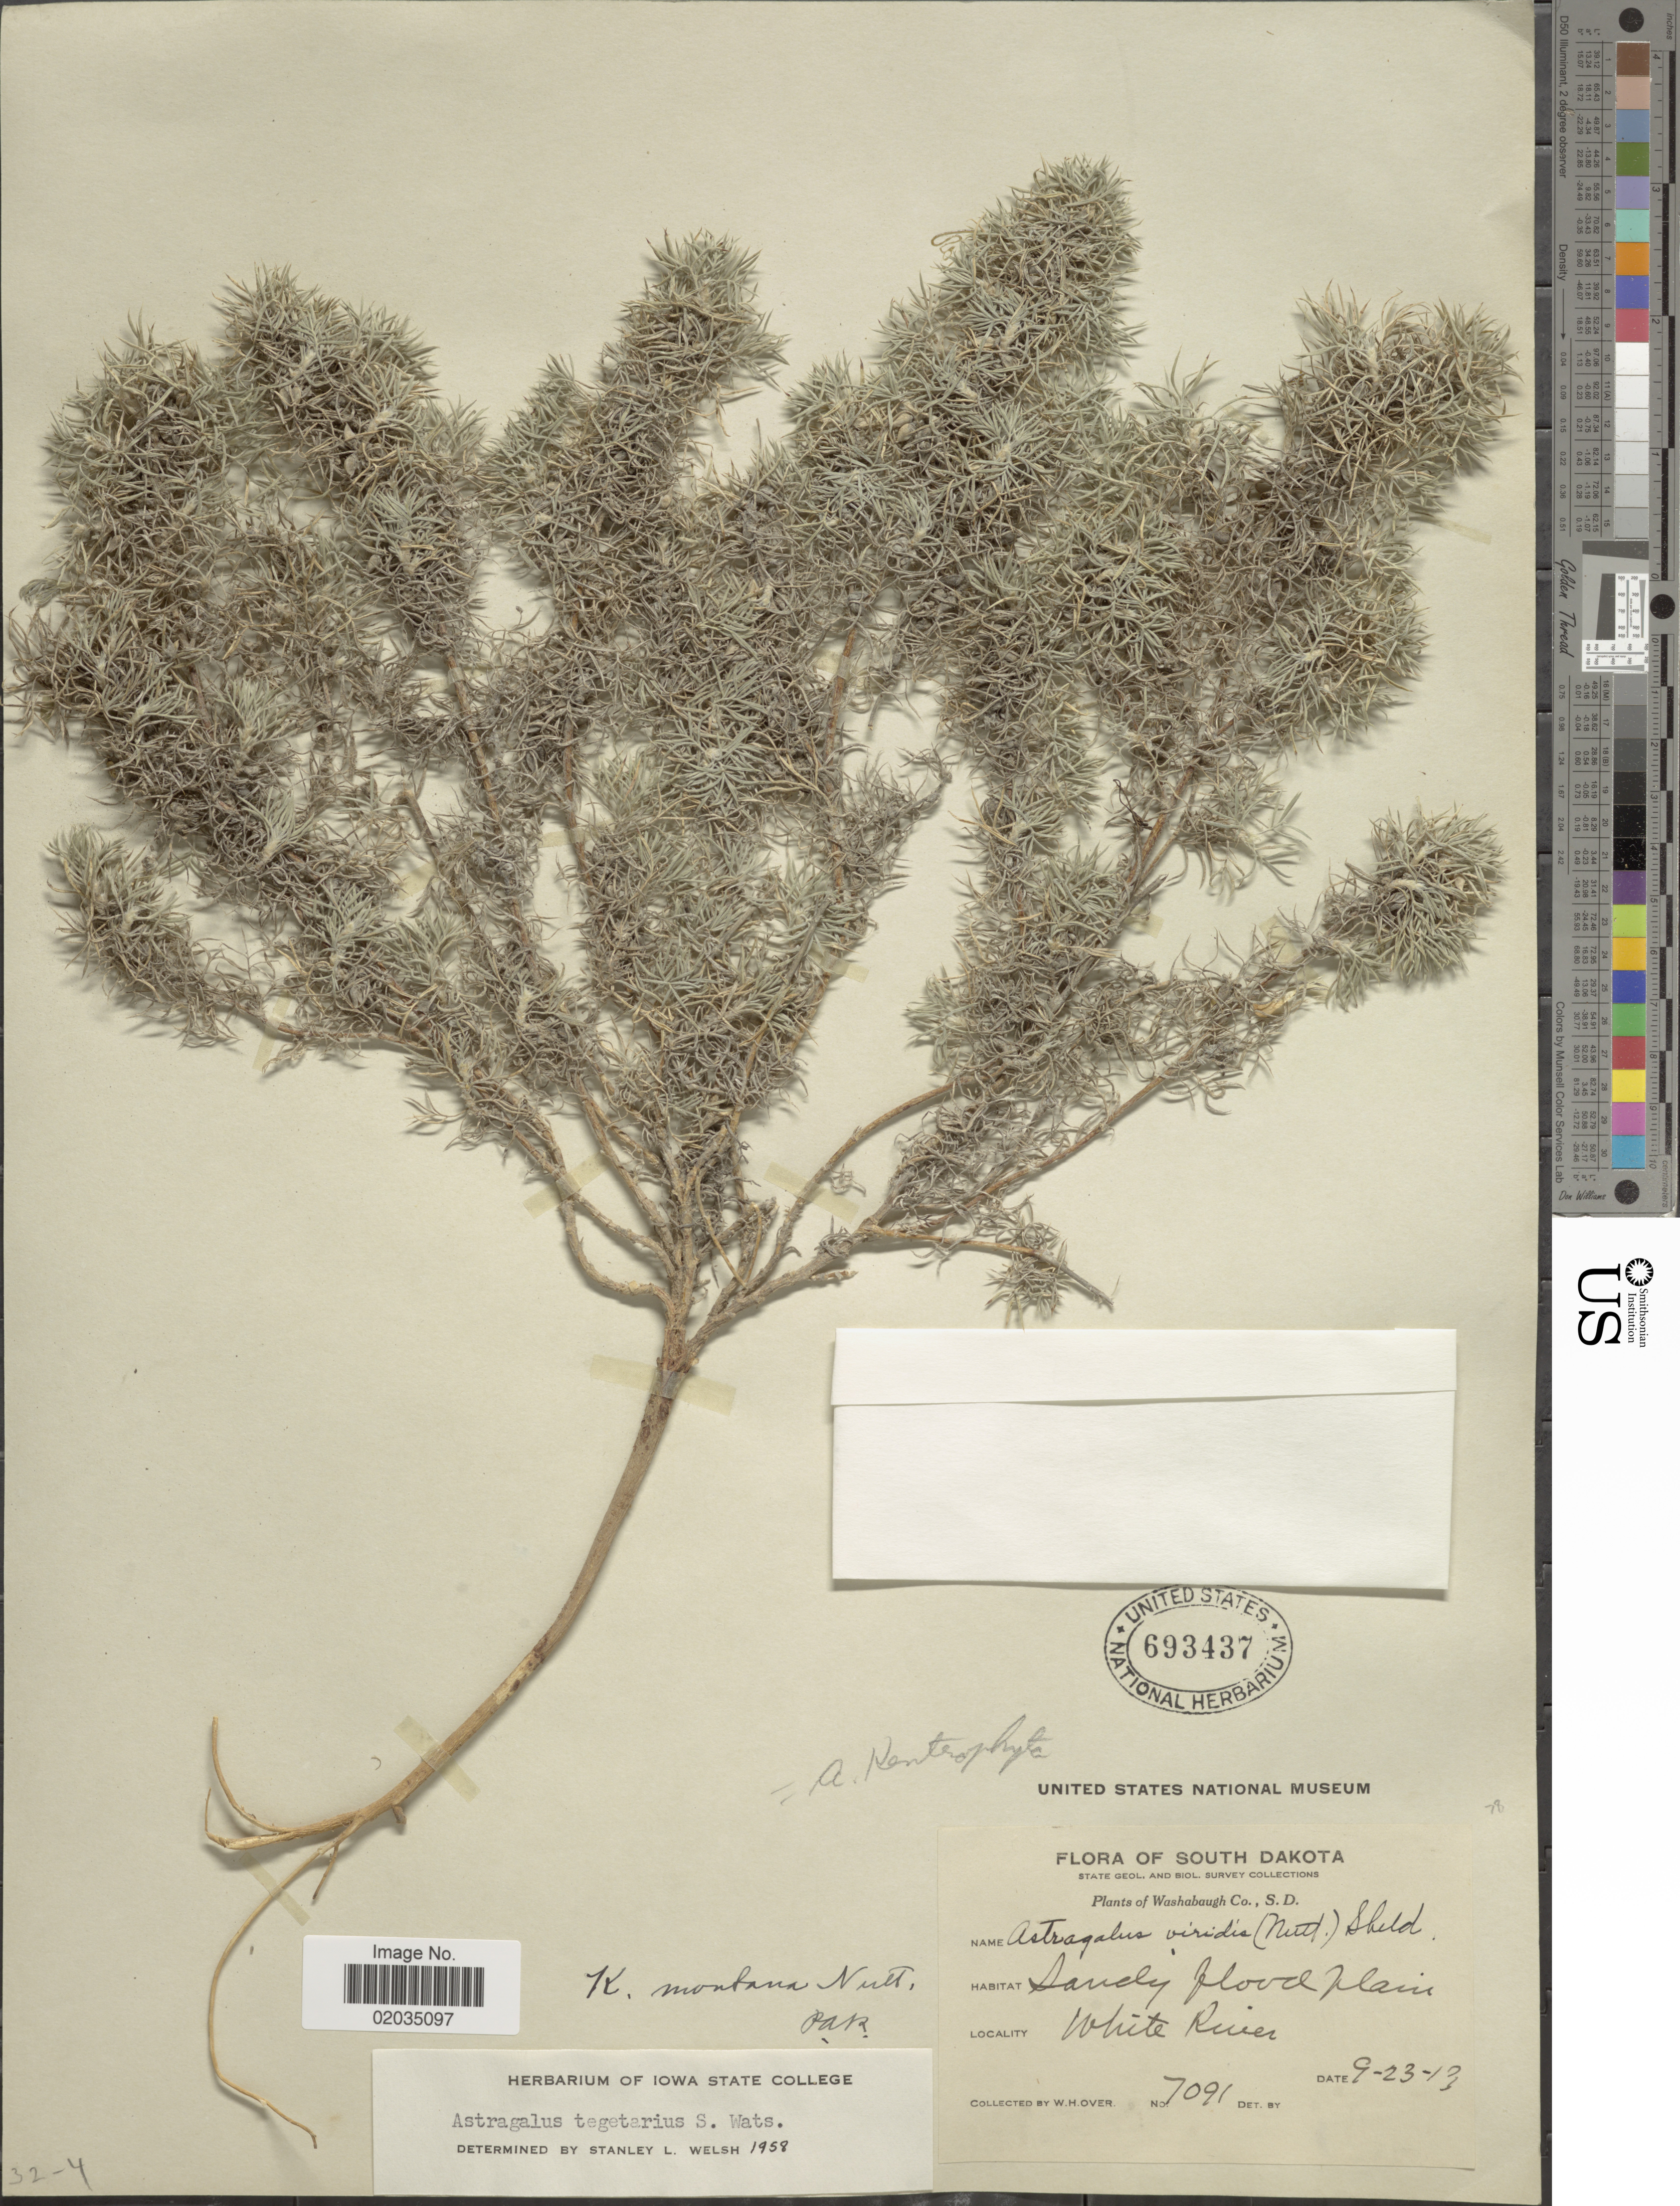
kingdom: Plantae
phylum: Tracheophyta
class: Magnoliopsida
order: Fabales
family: Fabaceae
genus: Astragalus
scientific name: Astragalus tegetarius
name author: S. Watson in C. King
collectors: W. Over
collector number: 7091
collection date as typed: Transcribed d/m/y: 23/9/10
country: United States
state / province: South Dakota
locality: Washabaugh Co. Sandy flood plain, WHite River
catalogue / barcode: US 693437